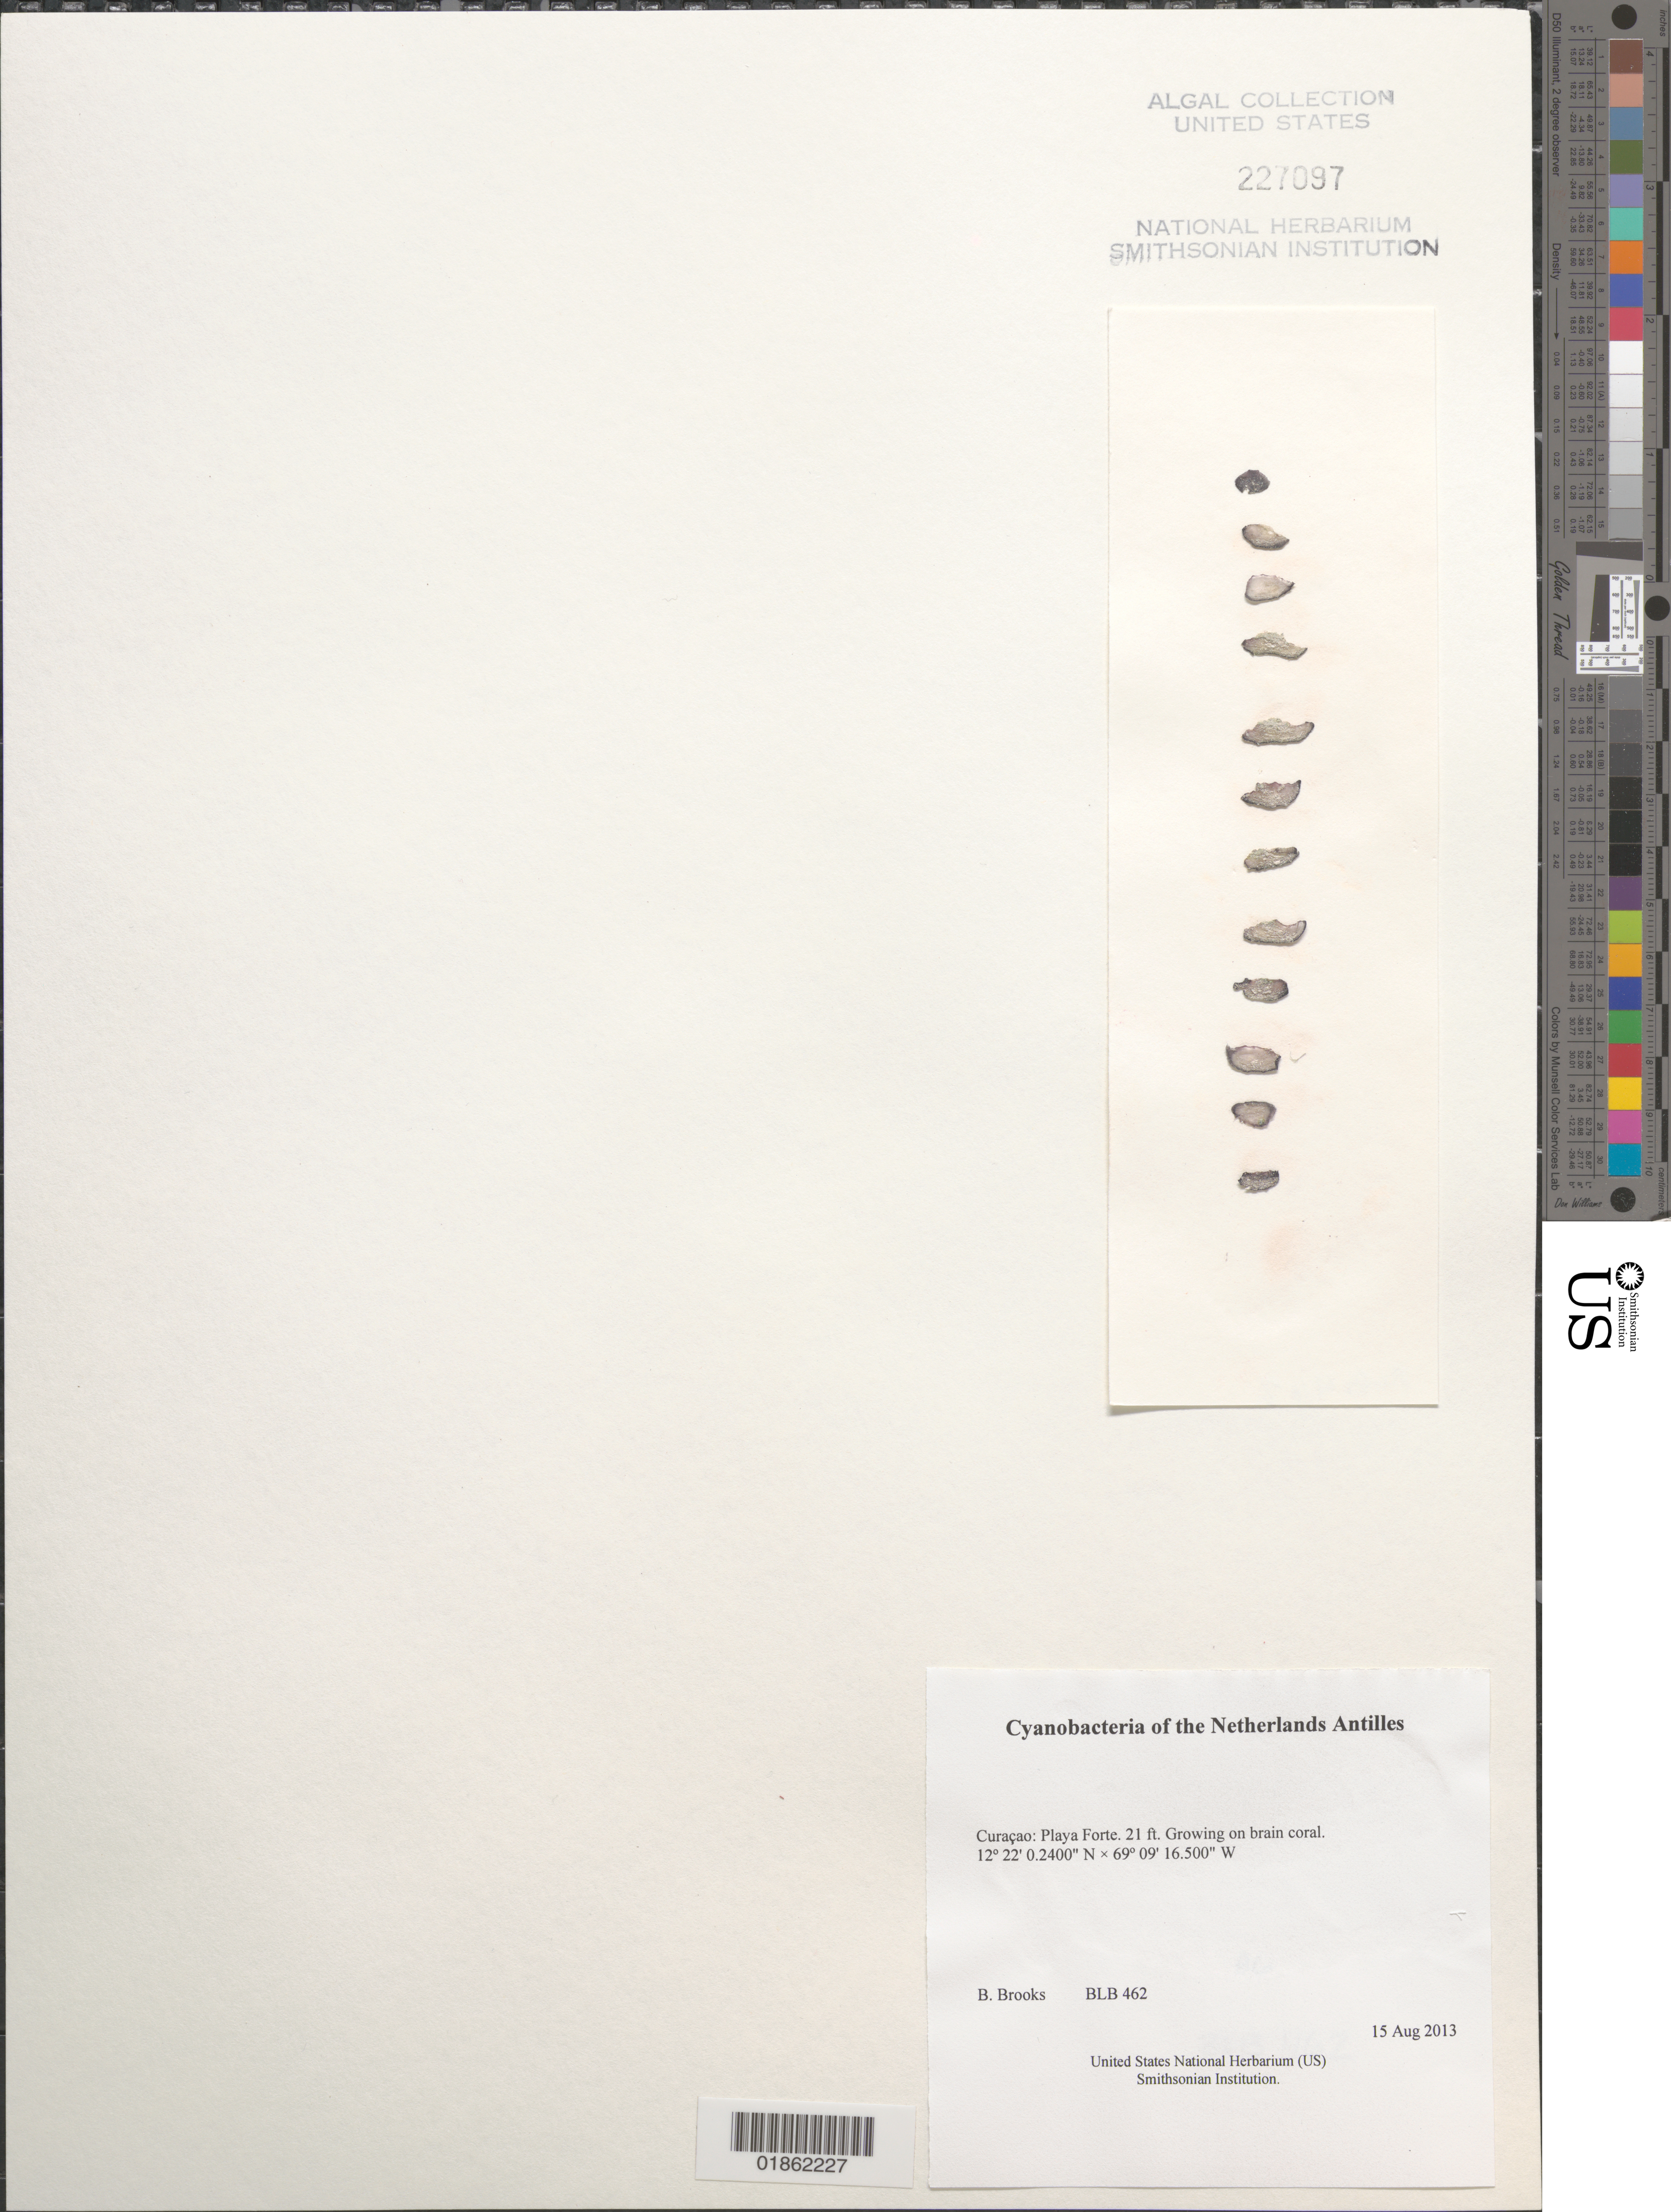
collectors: B. Brooks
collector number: BLB 462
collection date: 2013-08-15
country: Curaçao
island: Curaçao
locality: Playa Forte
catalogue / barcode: US 227097